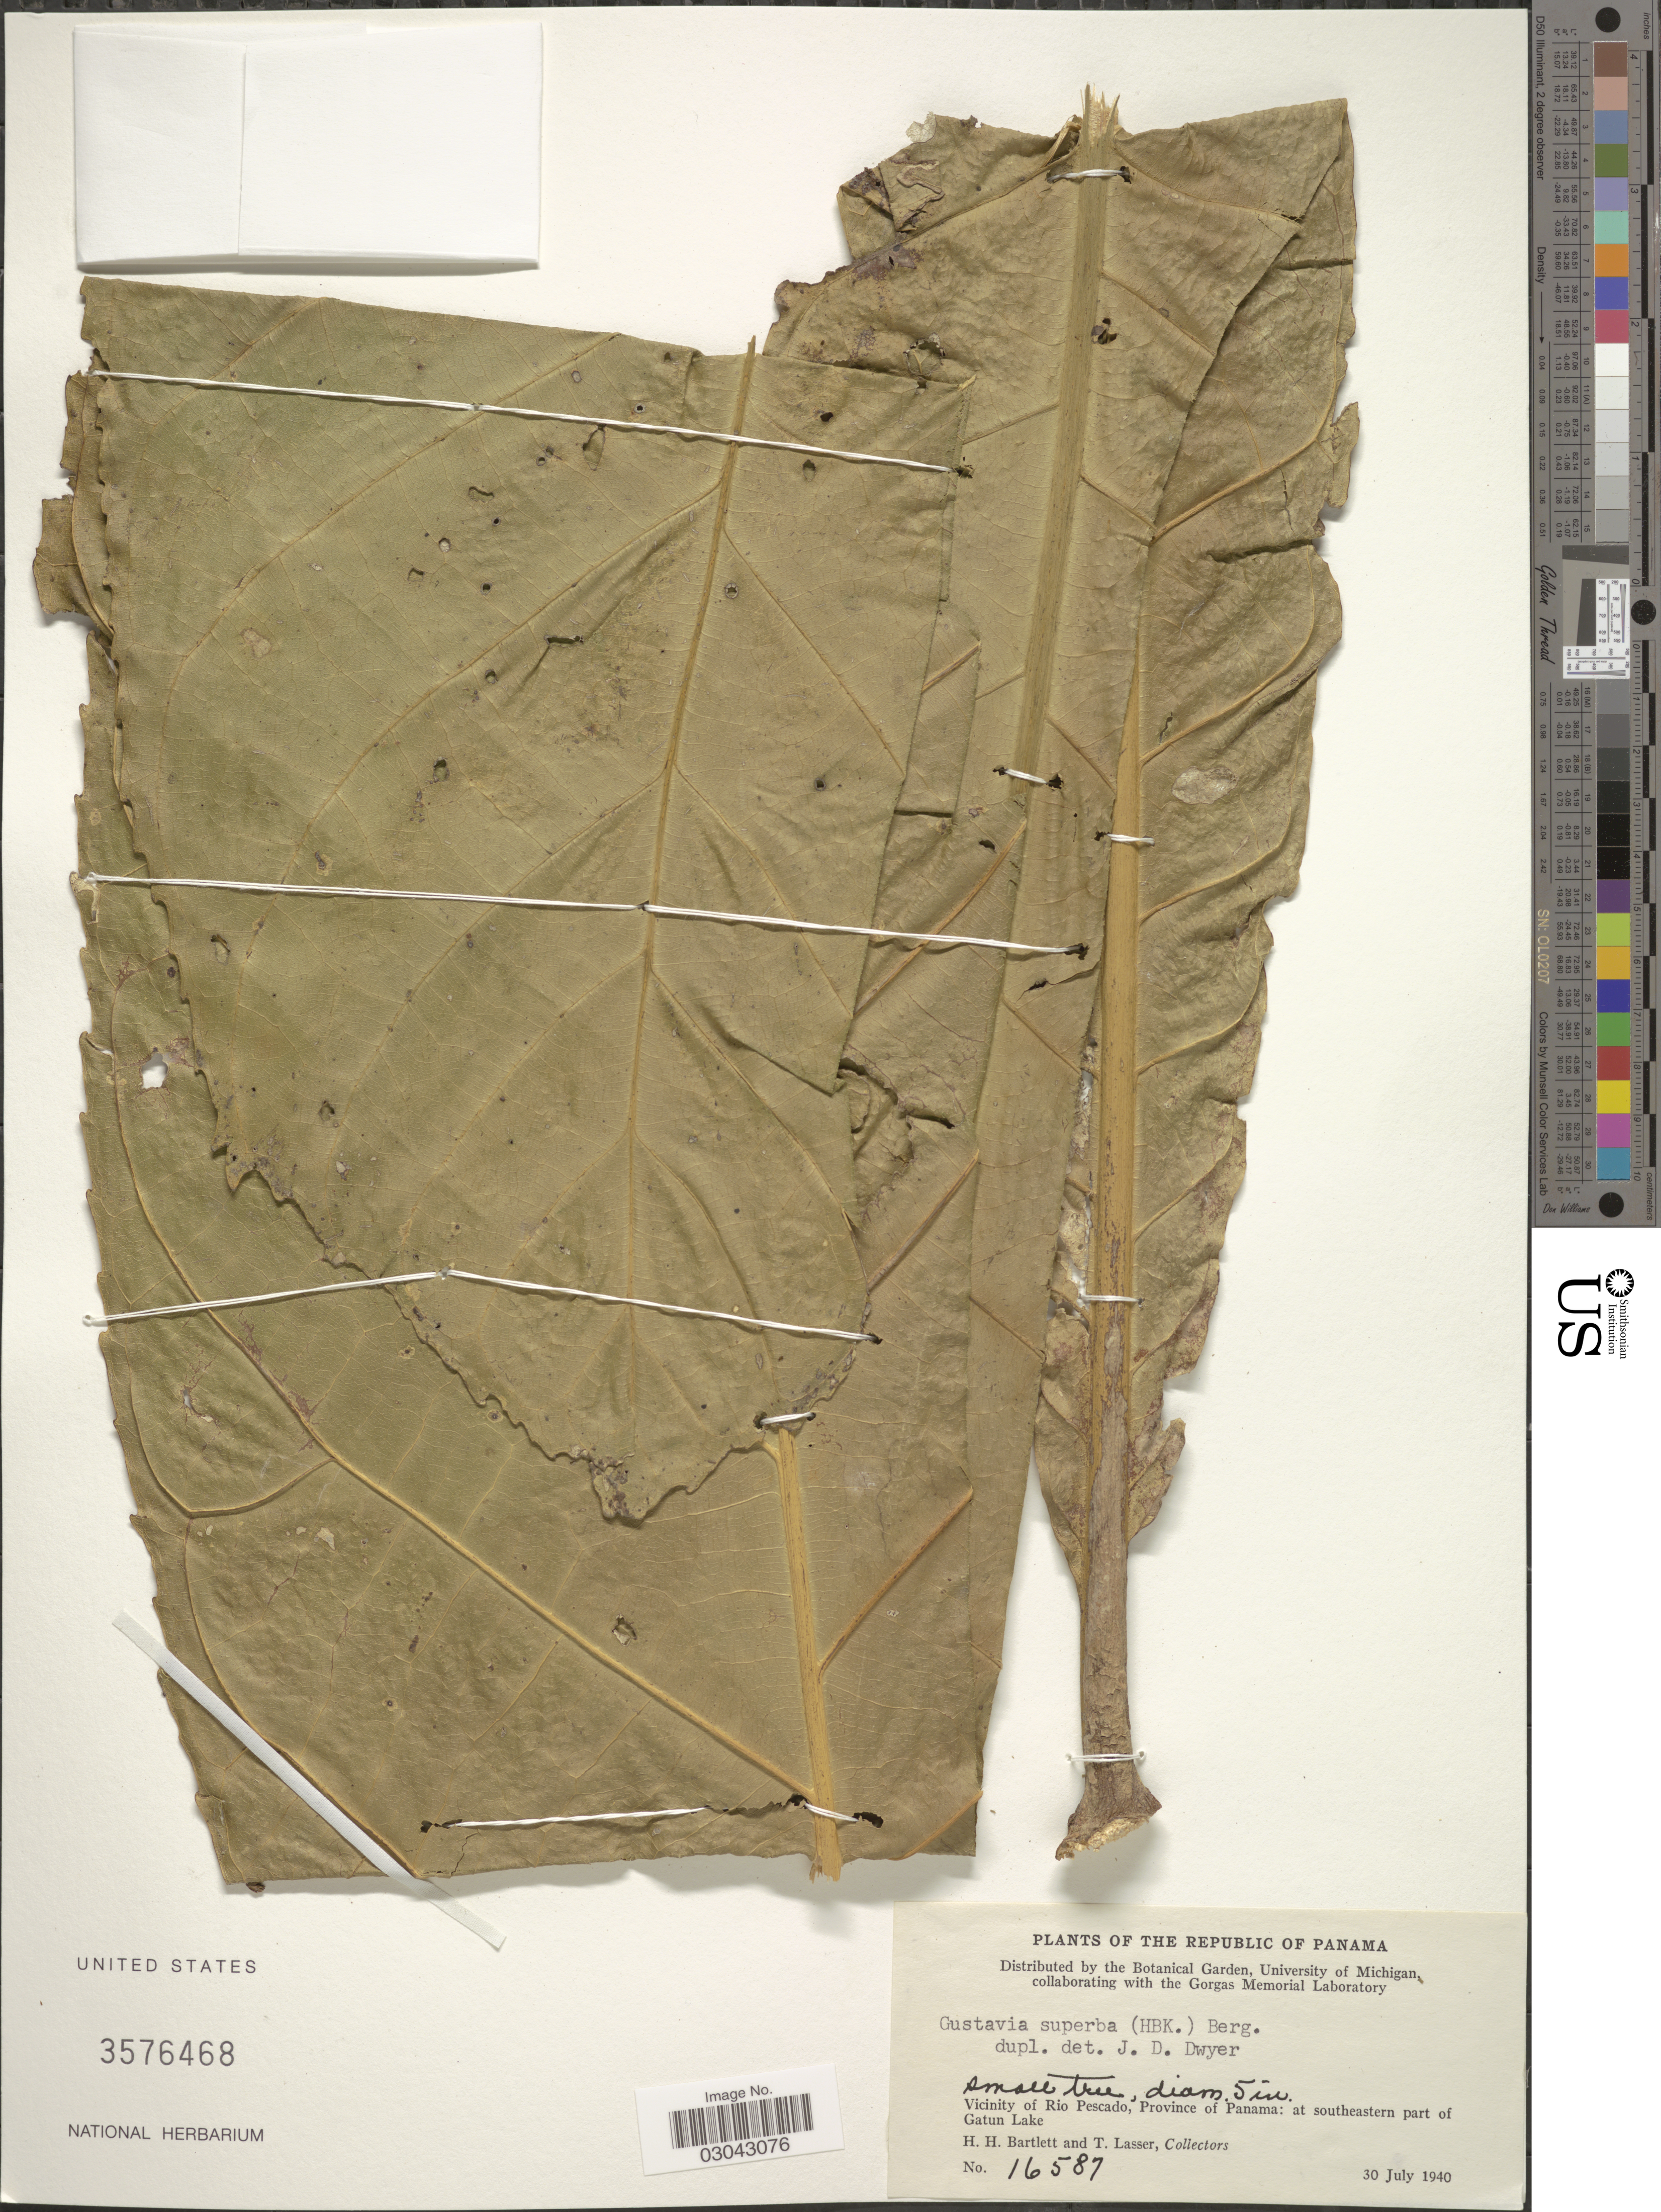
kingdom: Plantae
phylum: Tracheophyta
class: Magnoliopsida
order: Ericales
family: Lecythidaceae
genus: Gustavia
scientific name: Gustavia superba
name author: (Kunth) O. Berg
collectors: H. H. Bartlett & T. Lasser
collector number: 16587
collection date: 1940-07-30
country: Panama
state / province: Panamá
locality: Vicinity of Rio Pescado, Province of Panama: at southeastern part of Gatun Lake.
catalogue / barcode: US 3576468